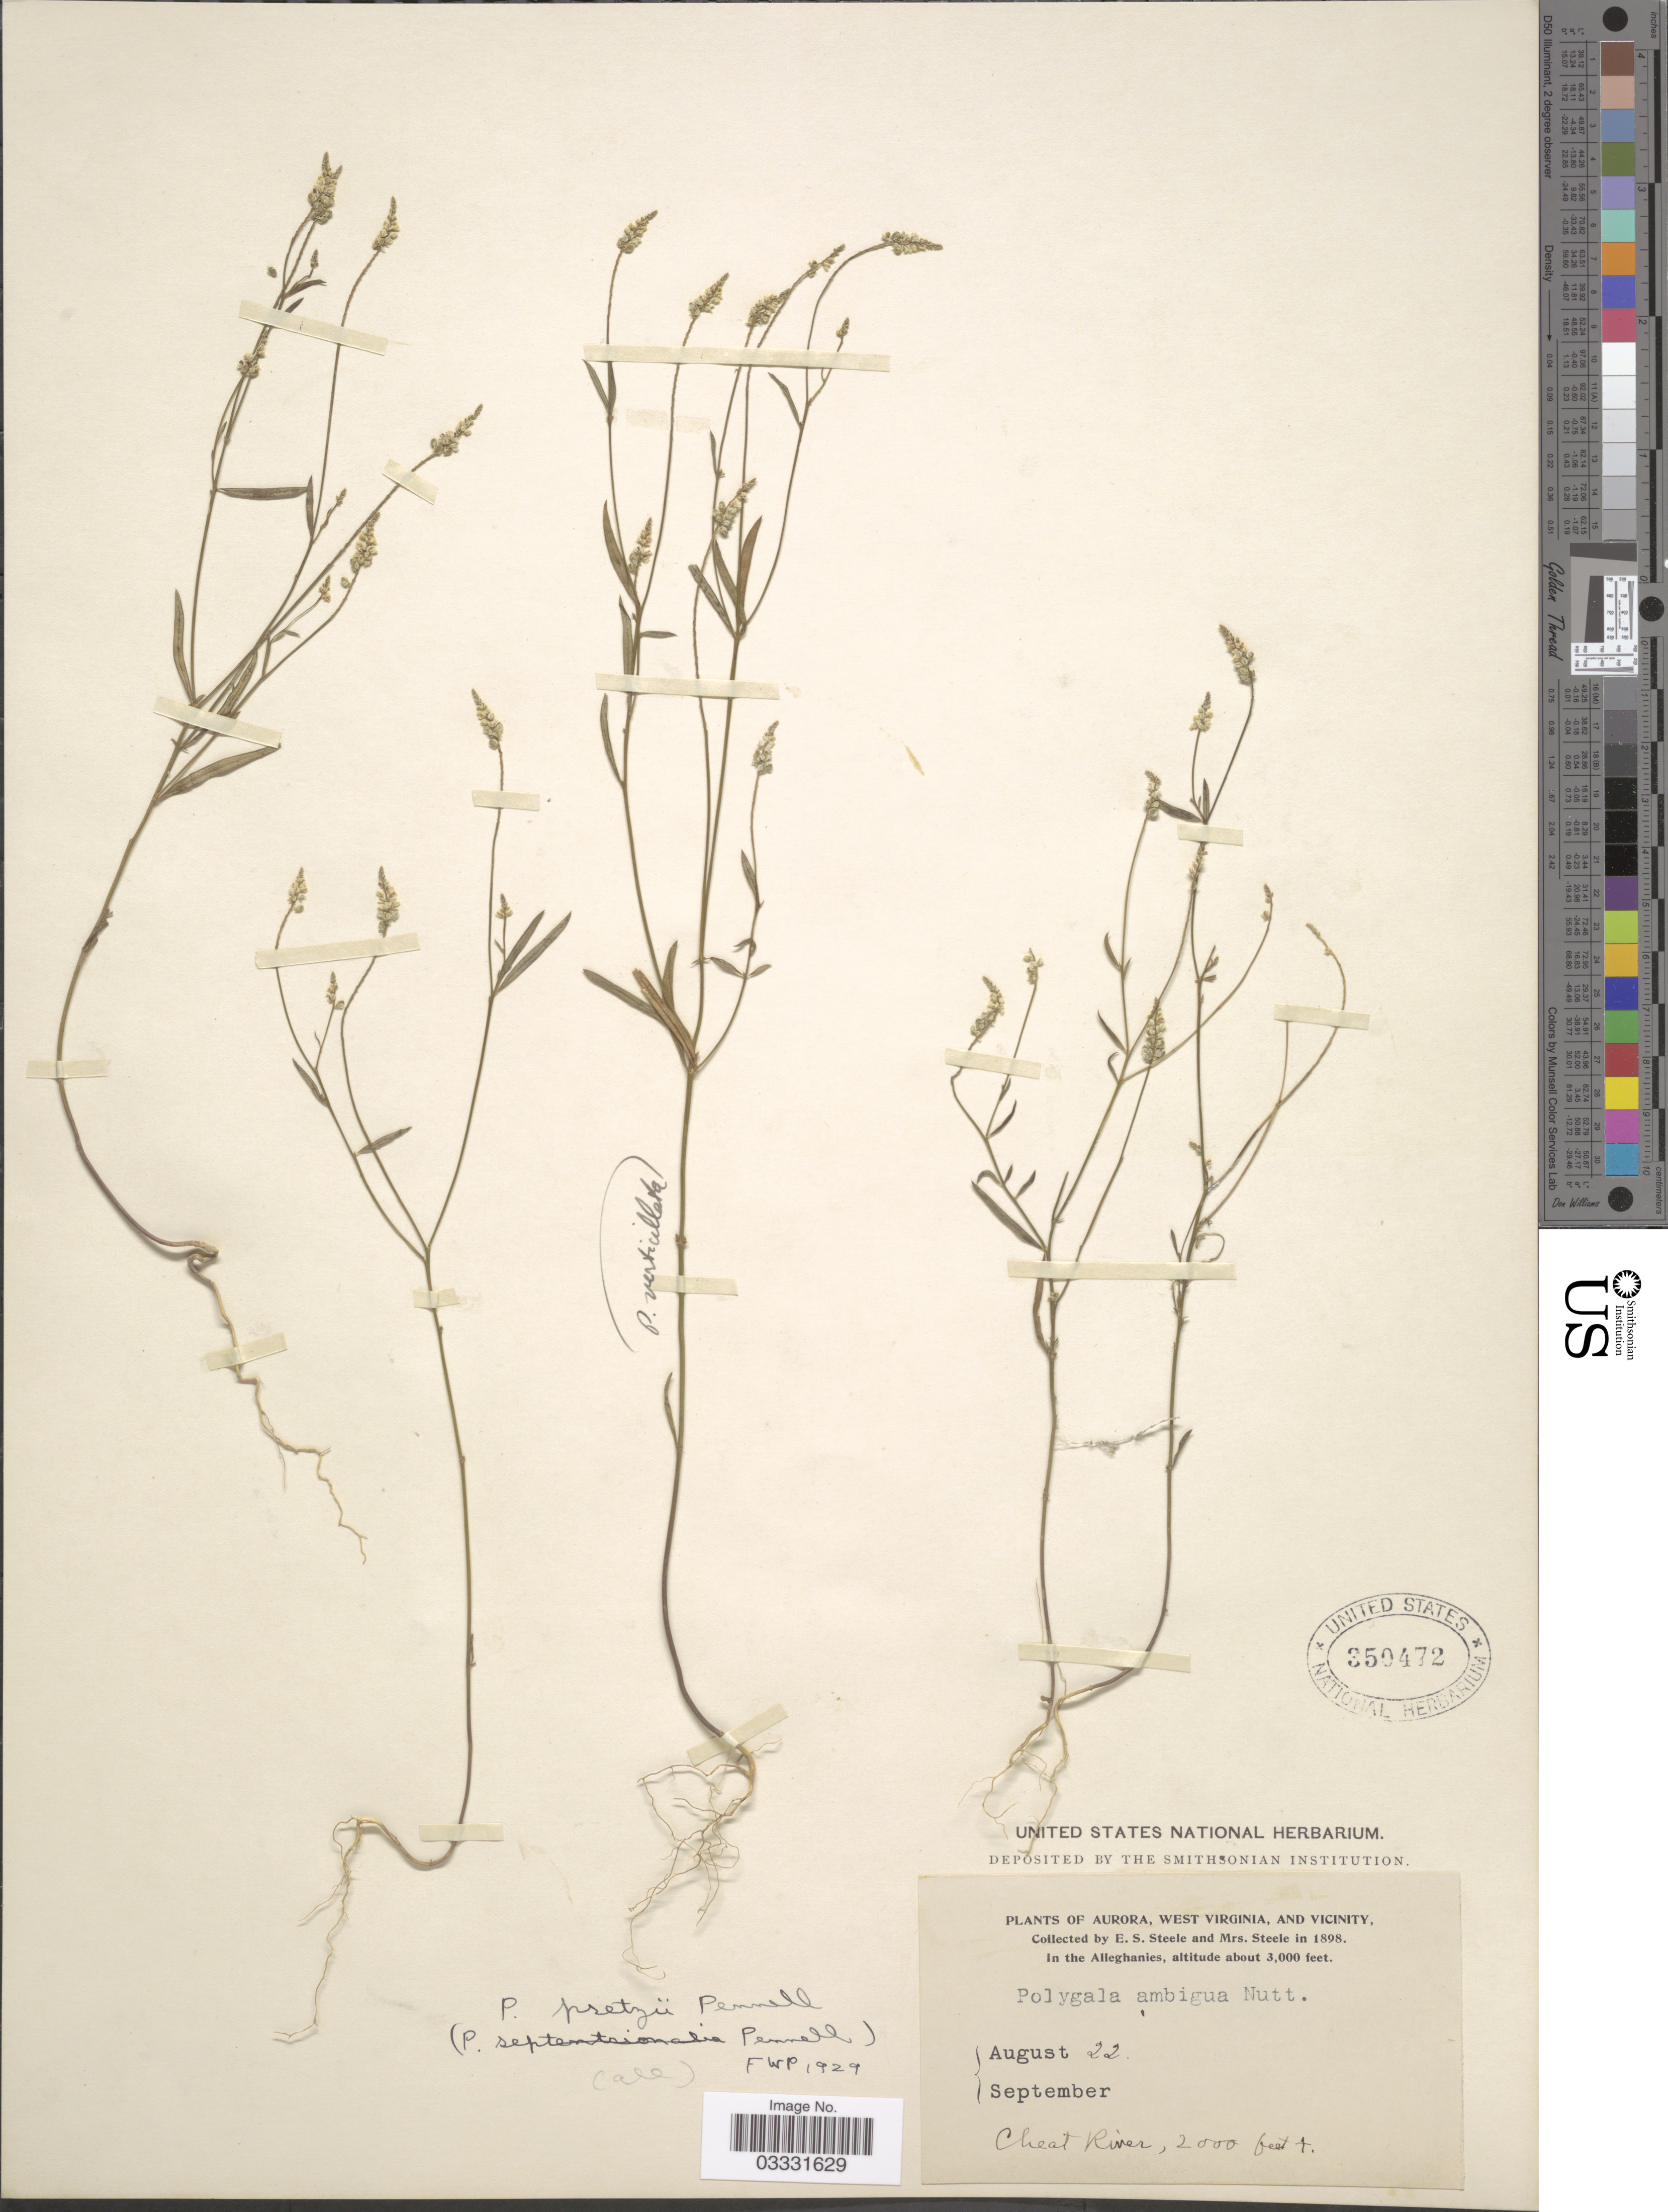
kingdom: Plantae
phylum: Tracheophyta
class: Magnoliopsida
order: Fabales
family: Polygalaceae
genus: Polygala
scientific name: Polygala pretzii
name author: Pennell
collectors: E. Steele & Mrs. E. S. Steele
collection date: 1898-08-22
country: United States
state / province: West Virginia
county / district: Preston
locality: Aurora, West Virginia, and vicinity. In the Alleghanies. Cheat River.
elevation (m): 610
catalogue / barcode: US 350472